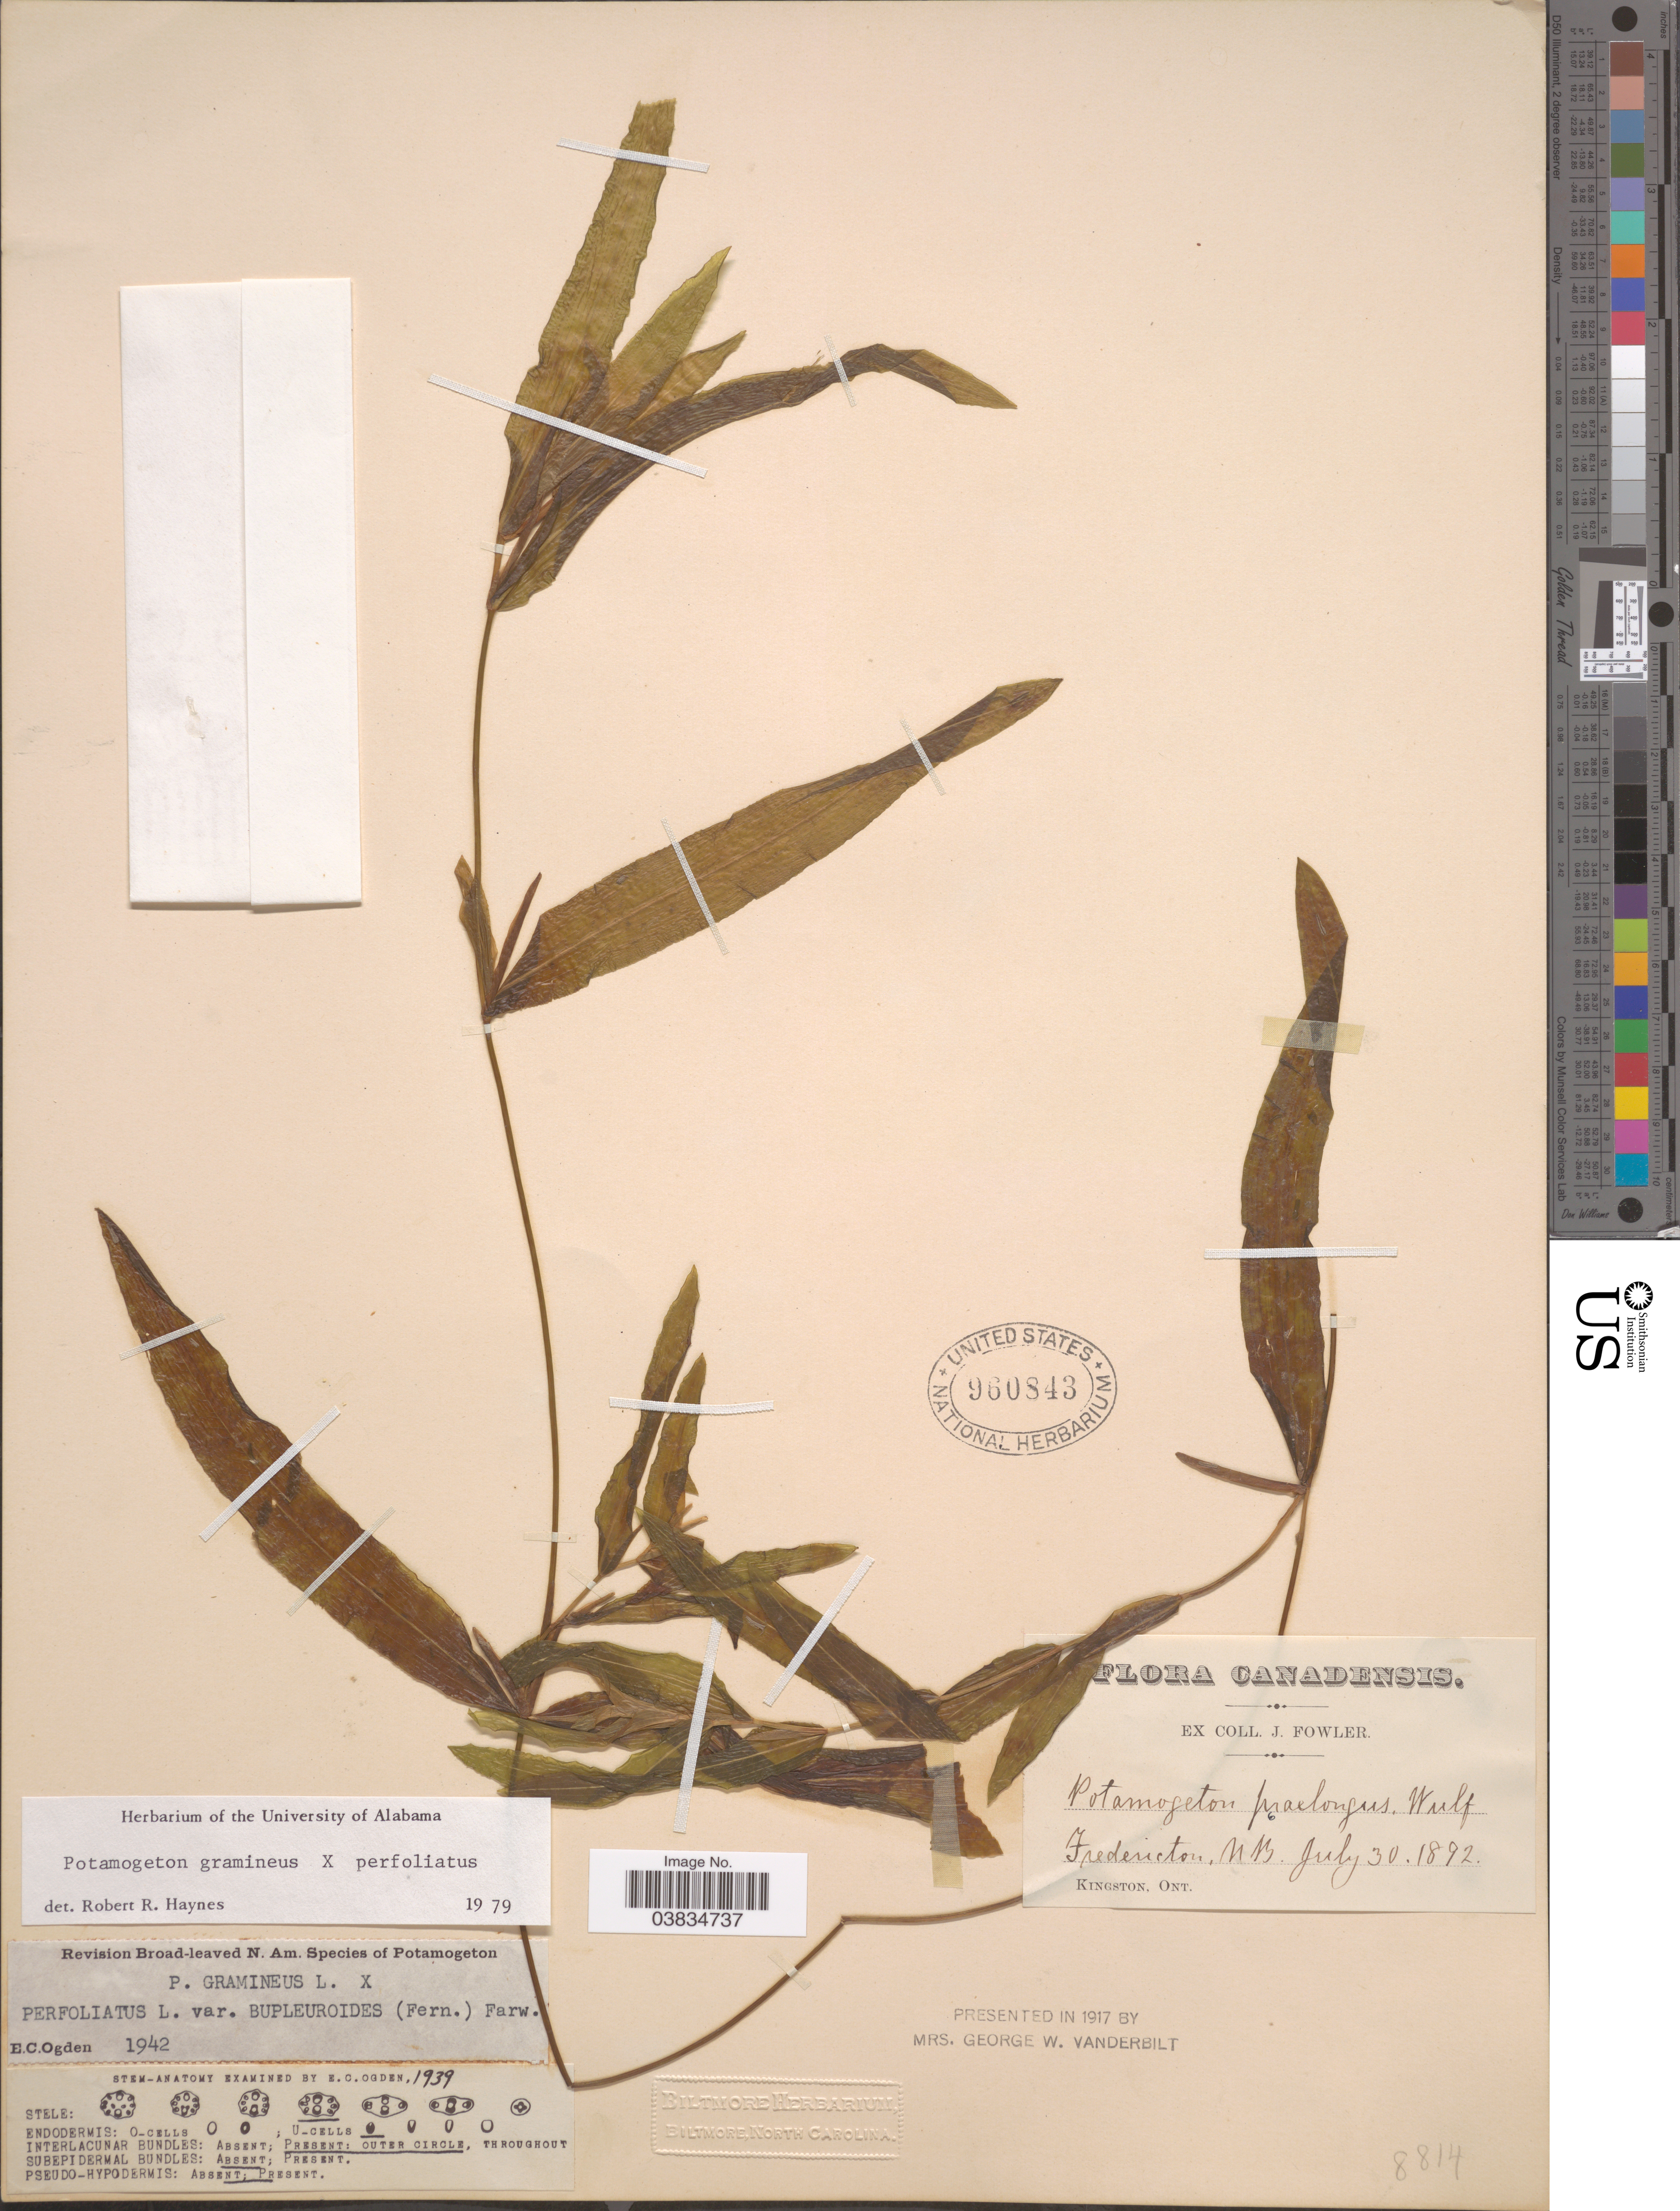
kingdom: Plantae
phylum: Tracheophyta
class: Liliopsida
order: Alismatales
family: Potamogetonaceae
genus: Potamogeton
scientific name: Potamogeton gramineus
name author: L.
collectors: J. Fowler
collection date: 1892-07-30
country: Canada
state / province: New Brunswick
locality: Fredericton, NB.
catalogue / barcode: US 960843